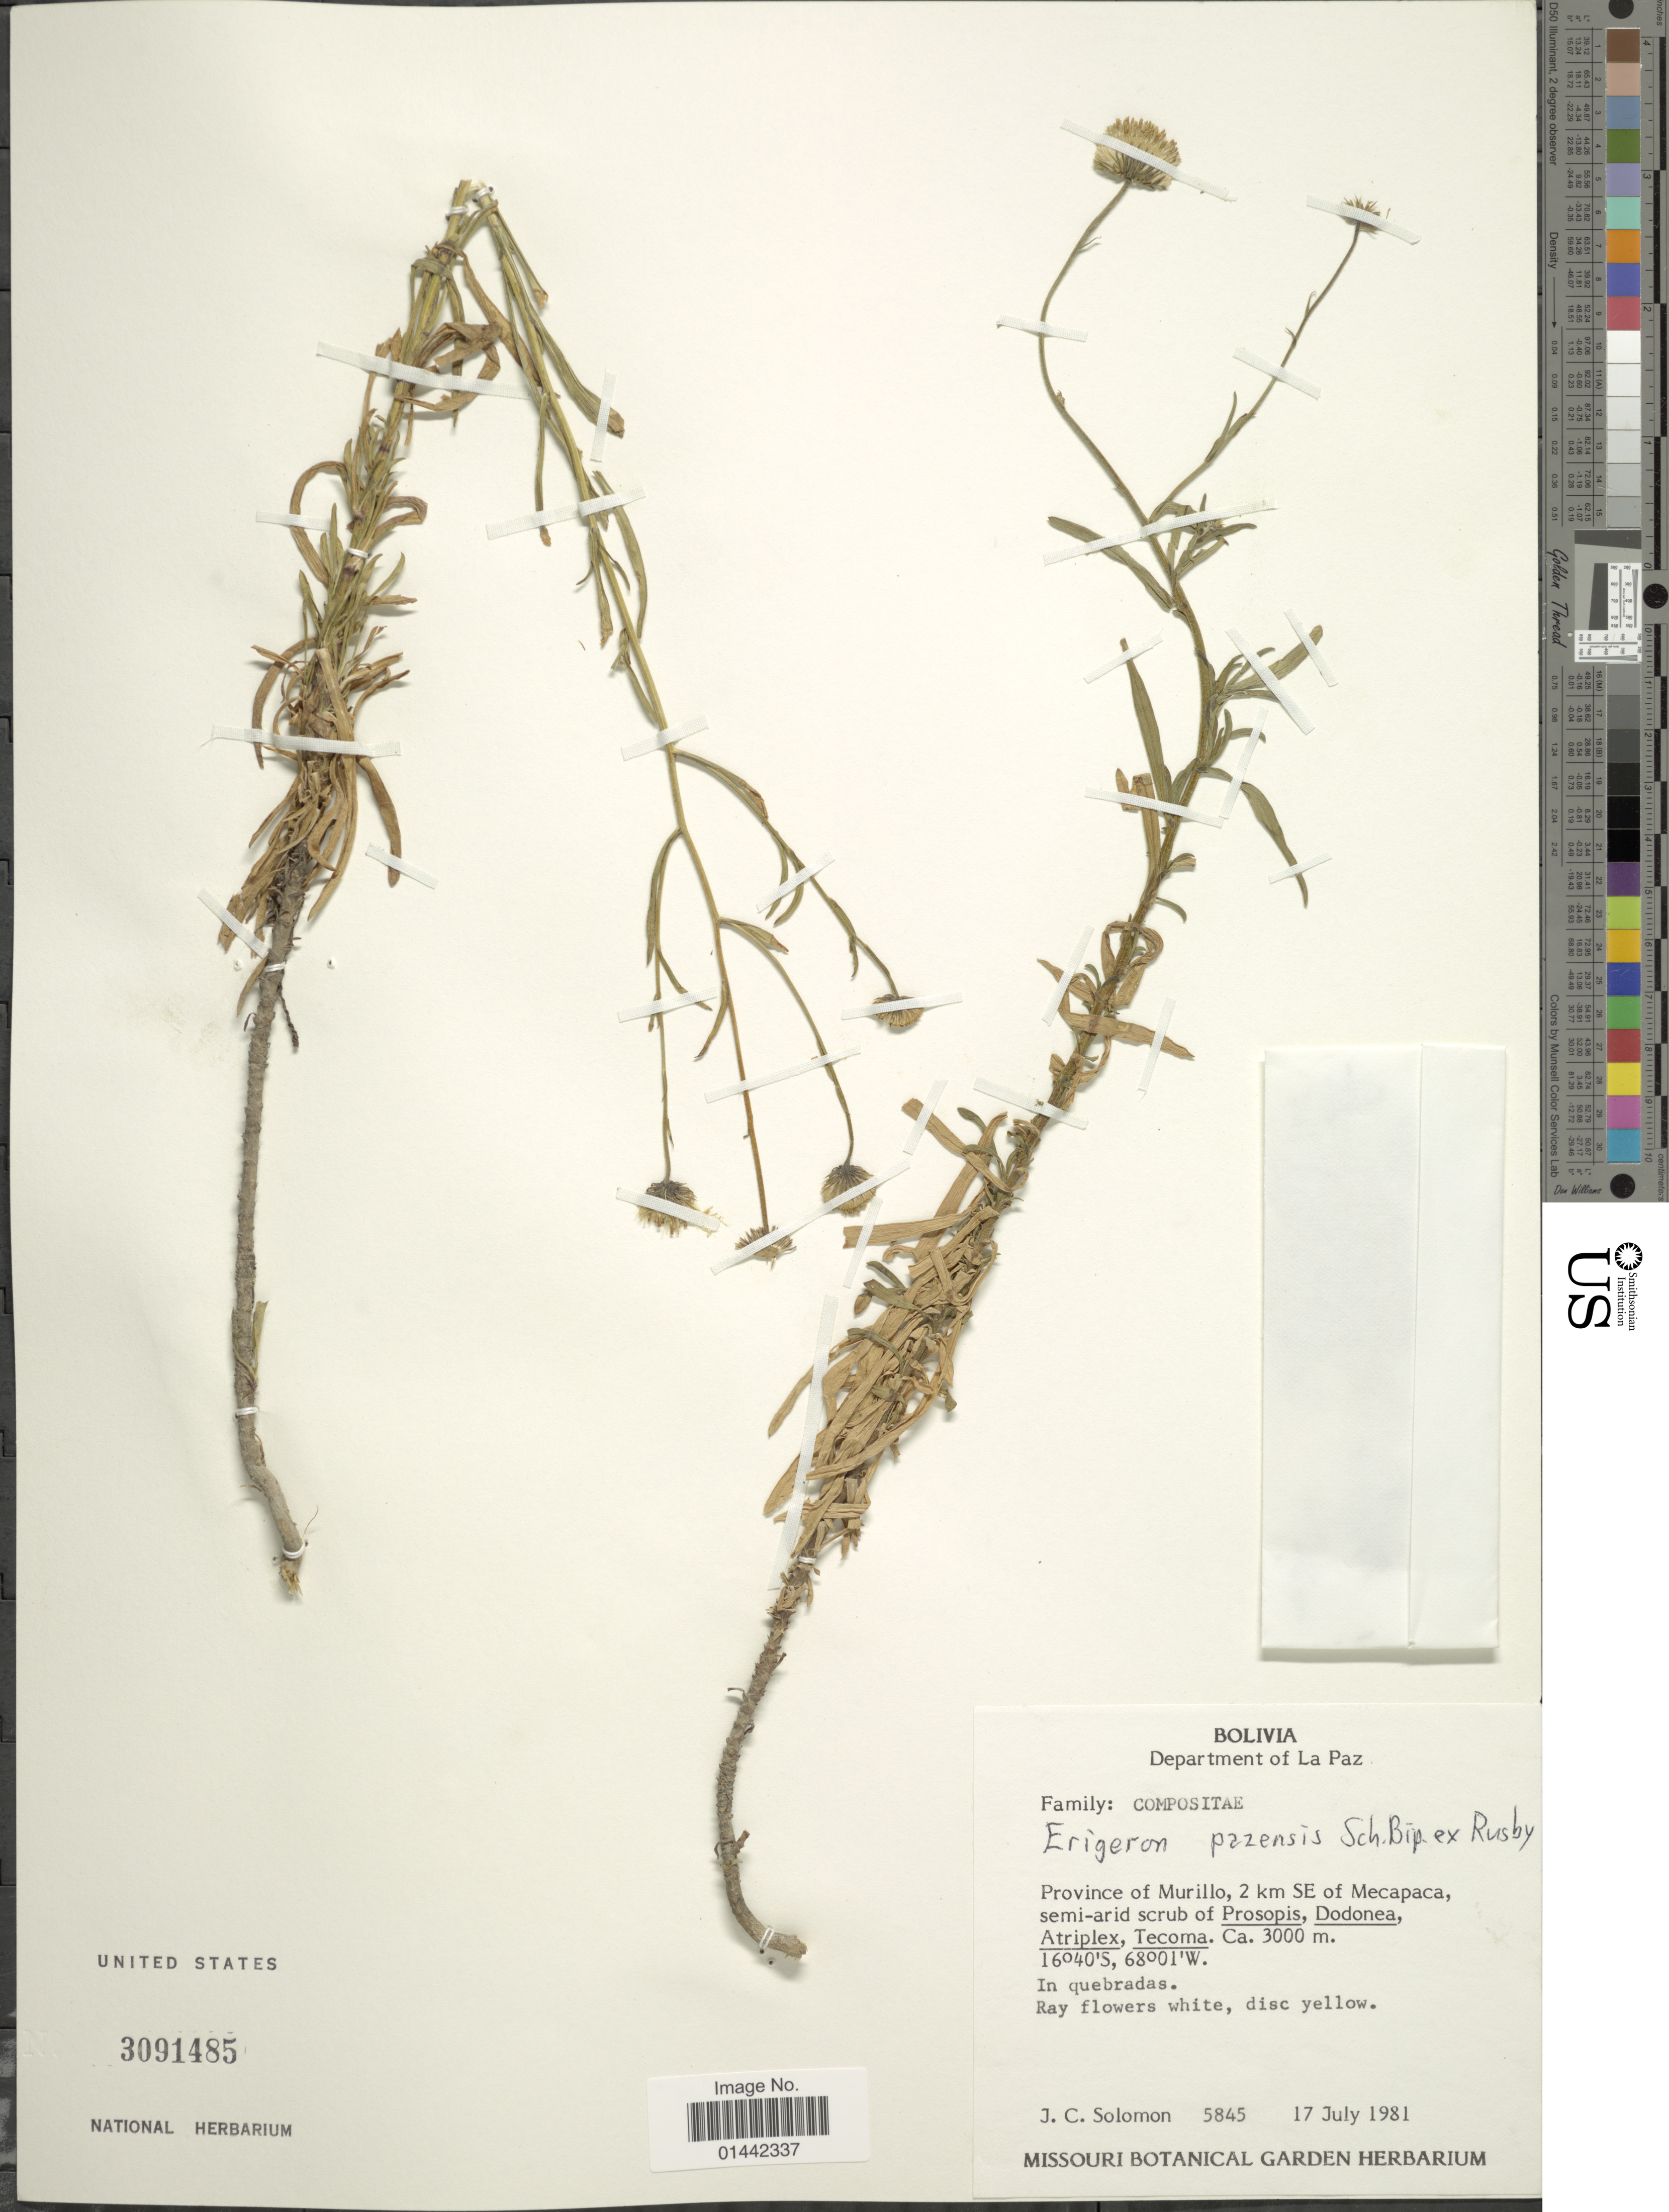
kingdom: Plantae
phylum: Tracheophyta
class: Magnoliopsida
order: Asterales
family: Asteraceae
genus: Erigeron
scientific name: Erigeron pazensis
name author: Sch. Bip. ex Rusby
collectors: J. C. Solomon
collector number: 5845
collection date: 1981-07-17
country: Bolivia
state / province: La Paz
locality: Province of Murillo, 2 km SE of Mecapaca, in quebradas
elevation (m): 3000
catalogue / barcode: US 3091485